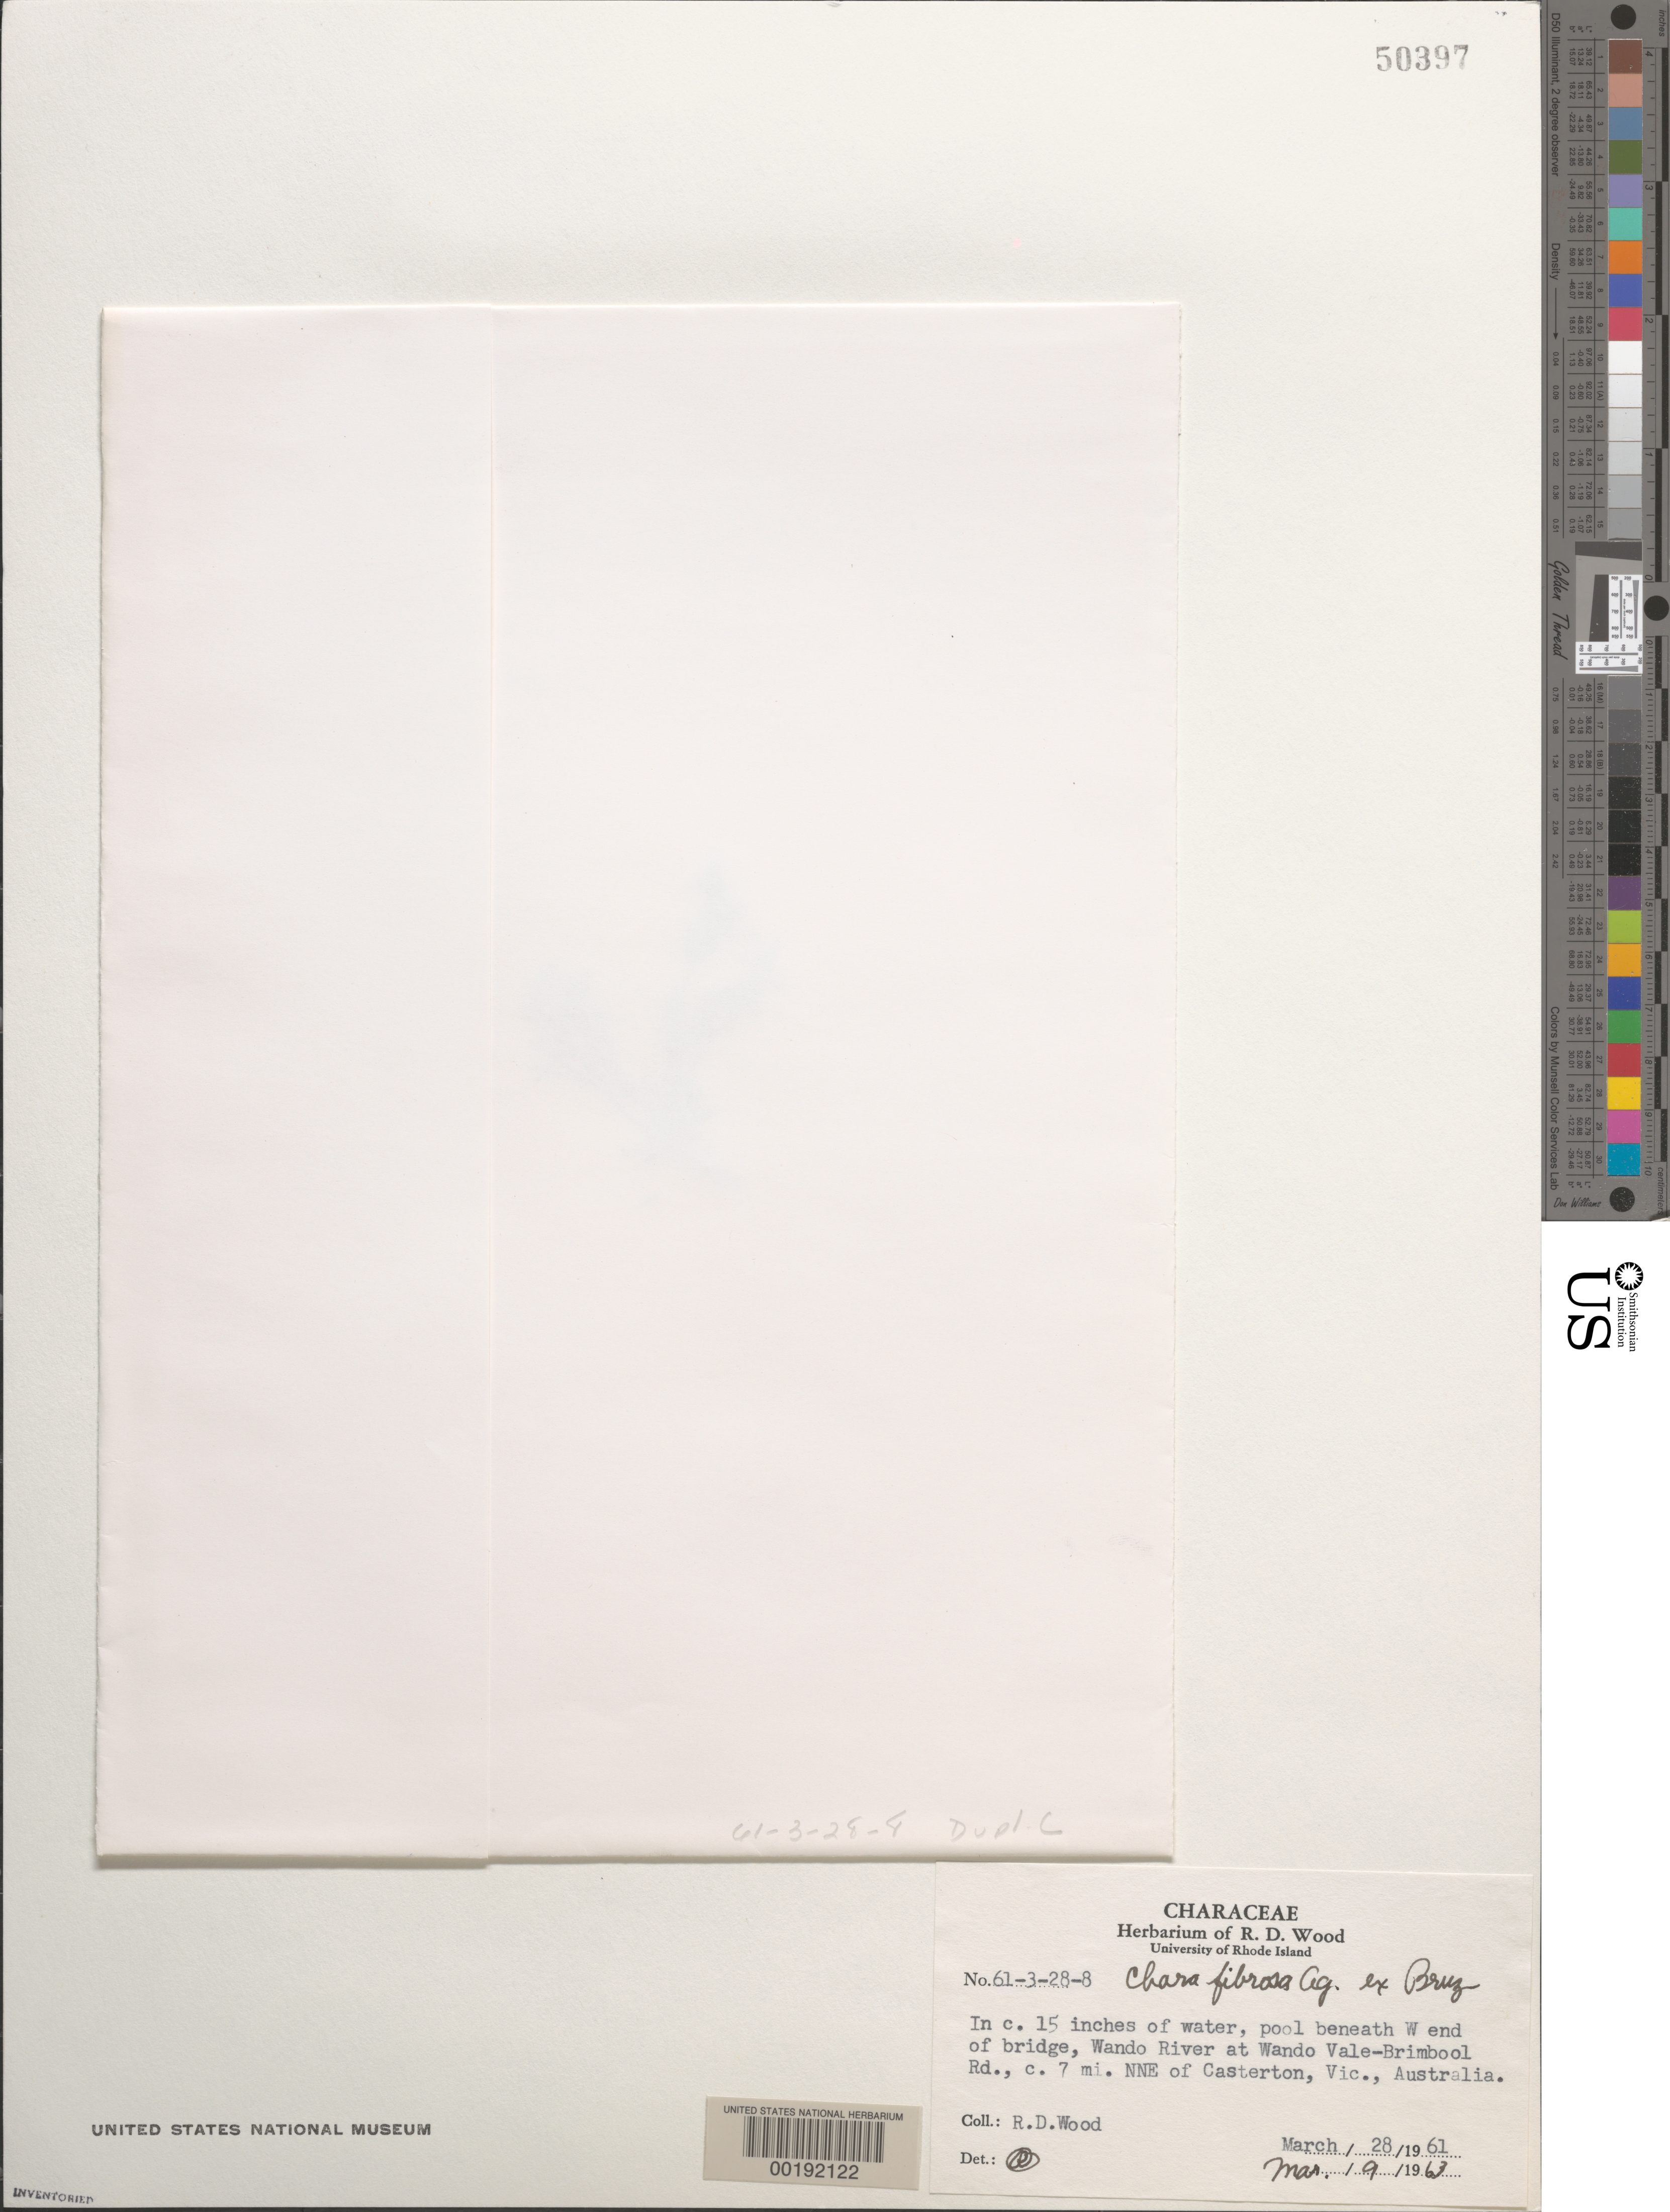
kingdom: Plantae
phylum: Charophyta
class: Charophyceae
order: Charales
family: Characeae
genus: Chara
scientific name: Chara fibrosa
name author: C. Agardh ex Bruzelius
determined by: Wood, R. D.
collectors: R. Wood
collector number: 61-3-28-8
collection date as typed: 28 Mar 1961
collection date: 1961-03-28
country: Australia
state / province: Victoria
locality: Wando river at wando vale-brimbool road, ca. 7 miles north northeast of casterton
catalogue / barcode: US 50397